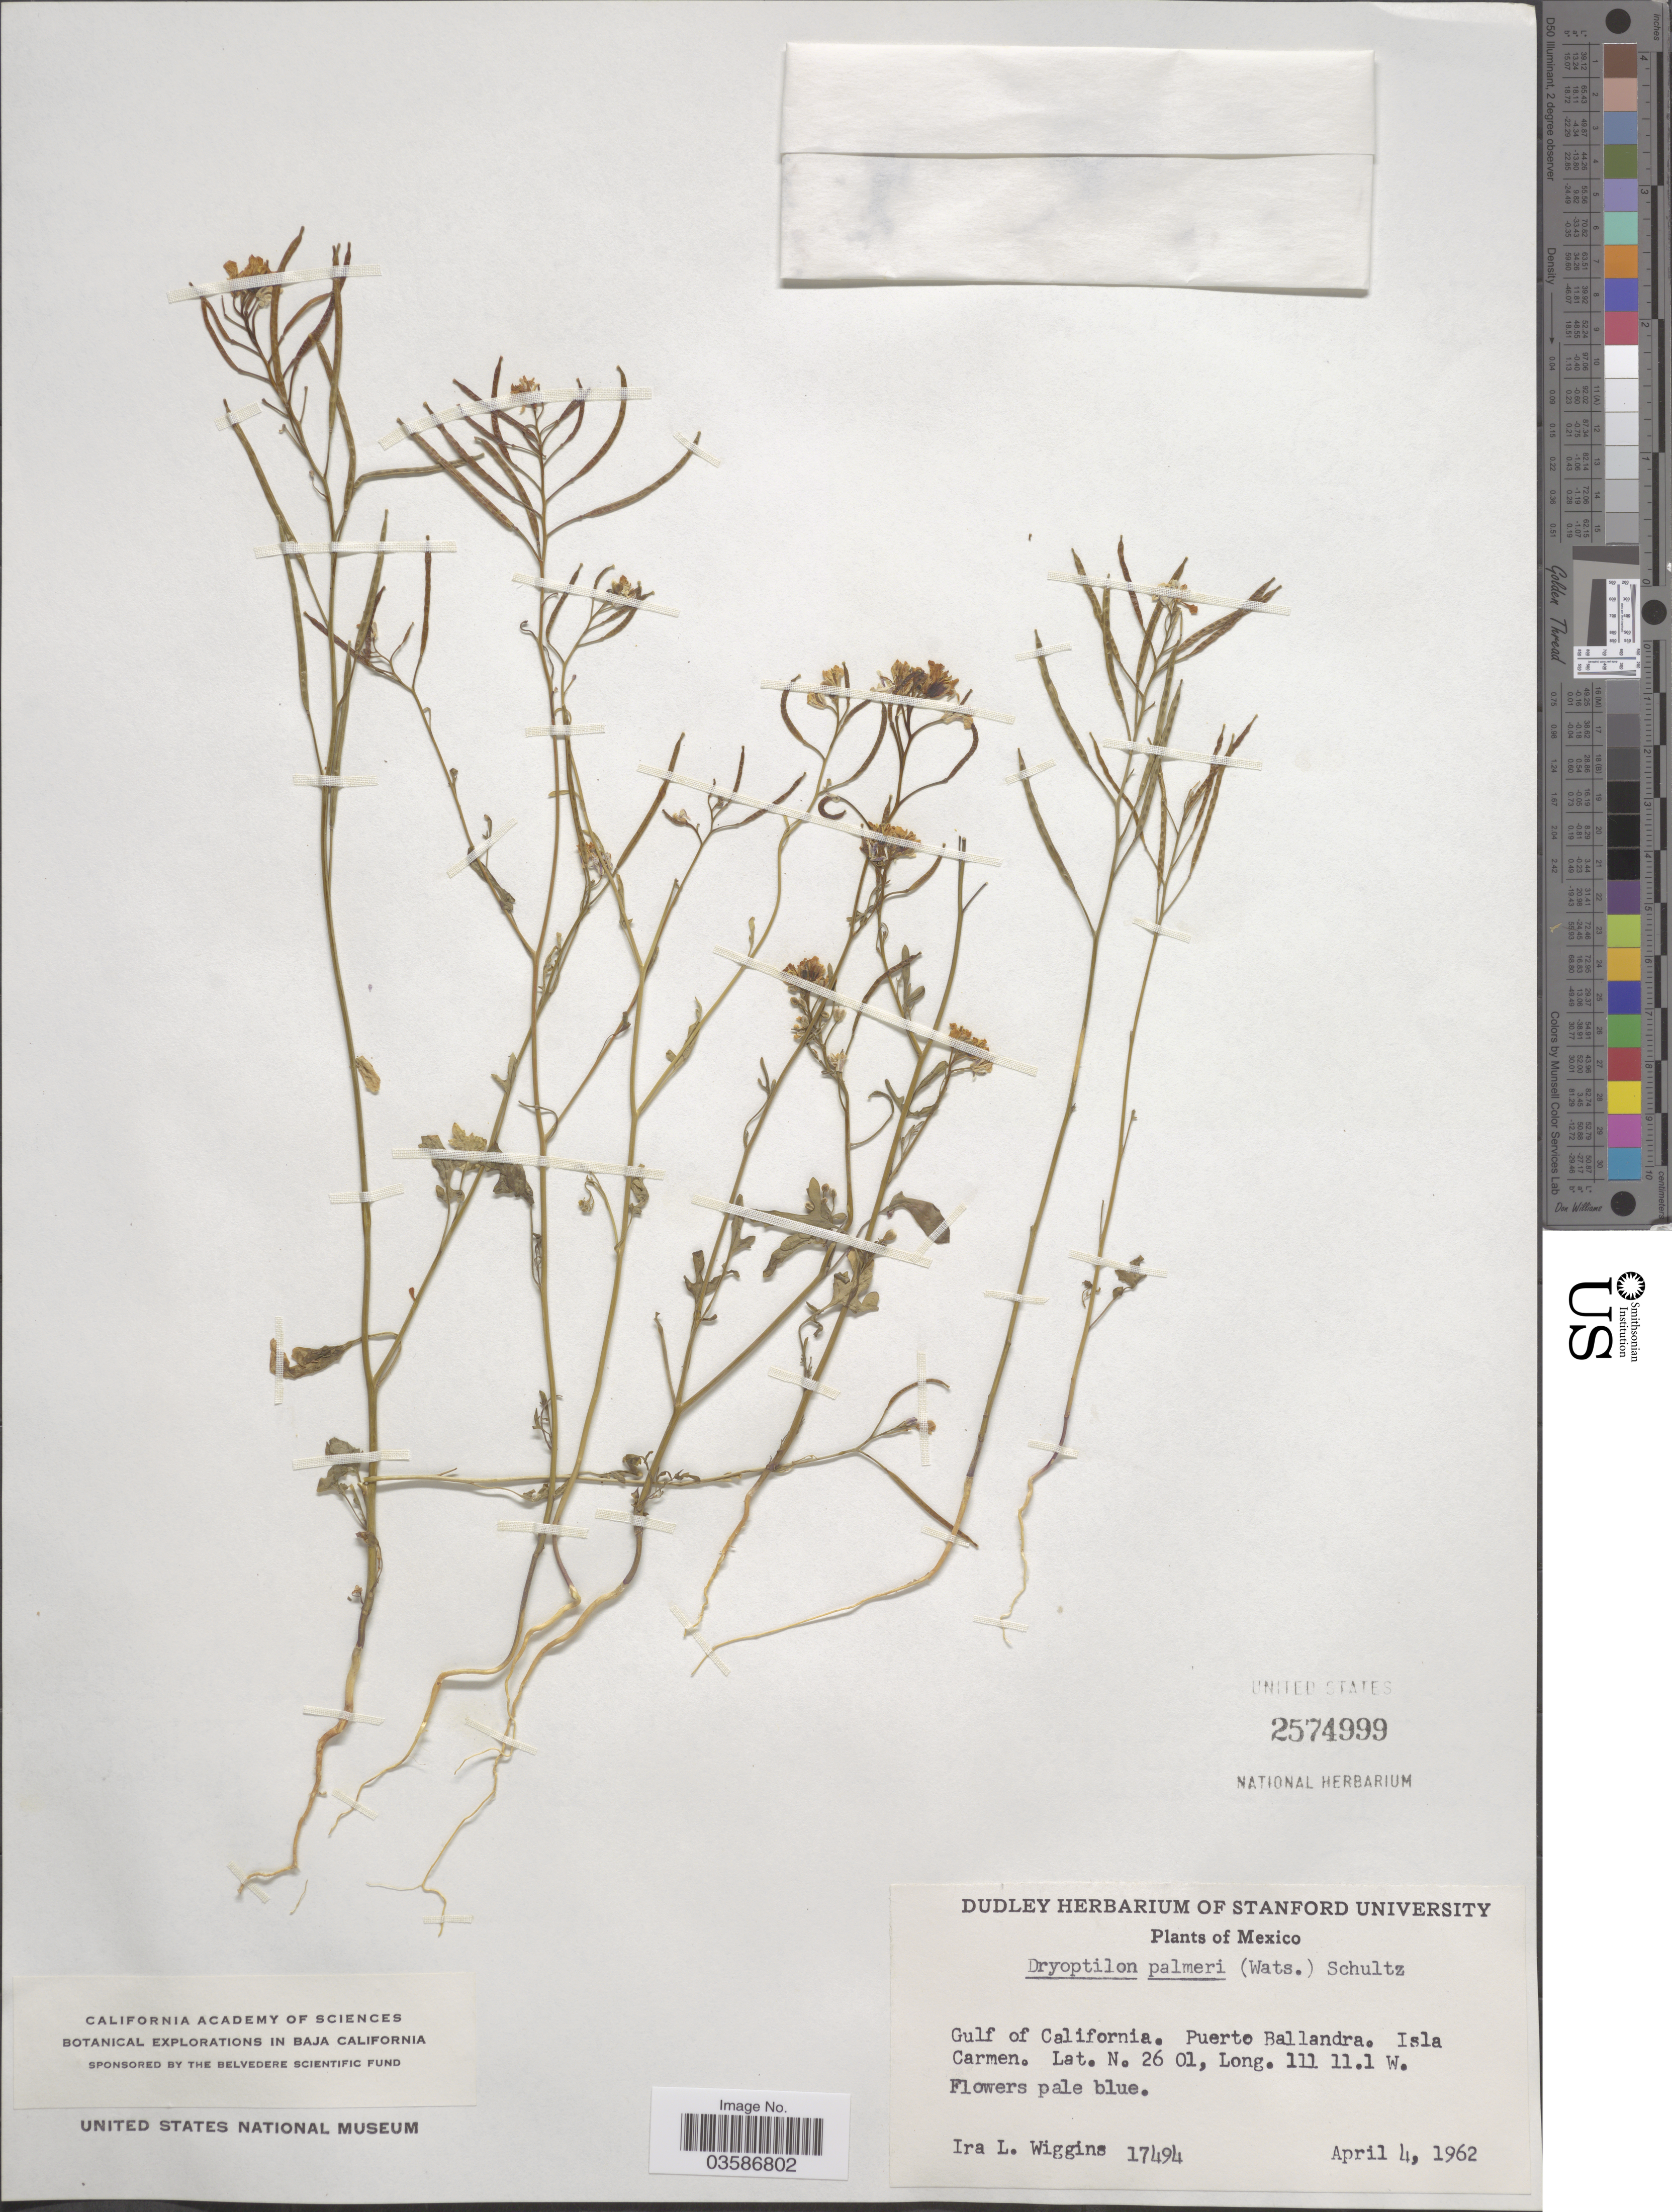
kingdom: Plantae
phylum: Tracheophyta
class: Magnoliopsida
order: Brassicales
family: Brassicaceae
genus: Dryopetalon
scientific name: Dryopetalon palmeri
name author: (S. Watson) O.E. Schulz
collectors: I. L. Wiggins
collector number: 17494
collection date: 1962-04-04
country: Mexico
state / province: Baja California Sur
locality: Gulf of California. Puerto Ballandra. Isla Carmen.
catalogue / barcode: US 2574999